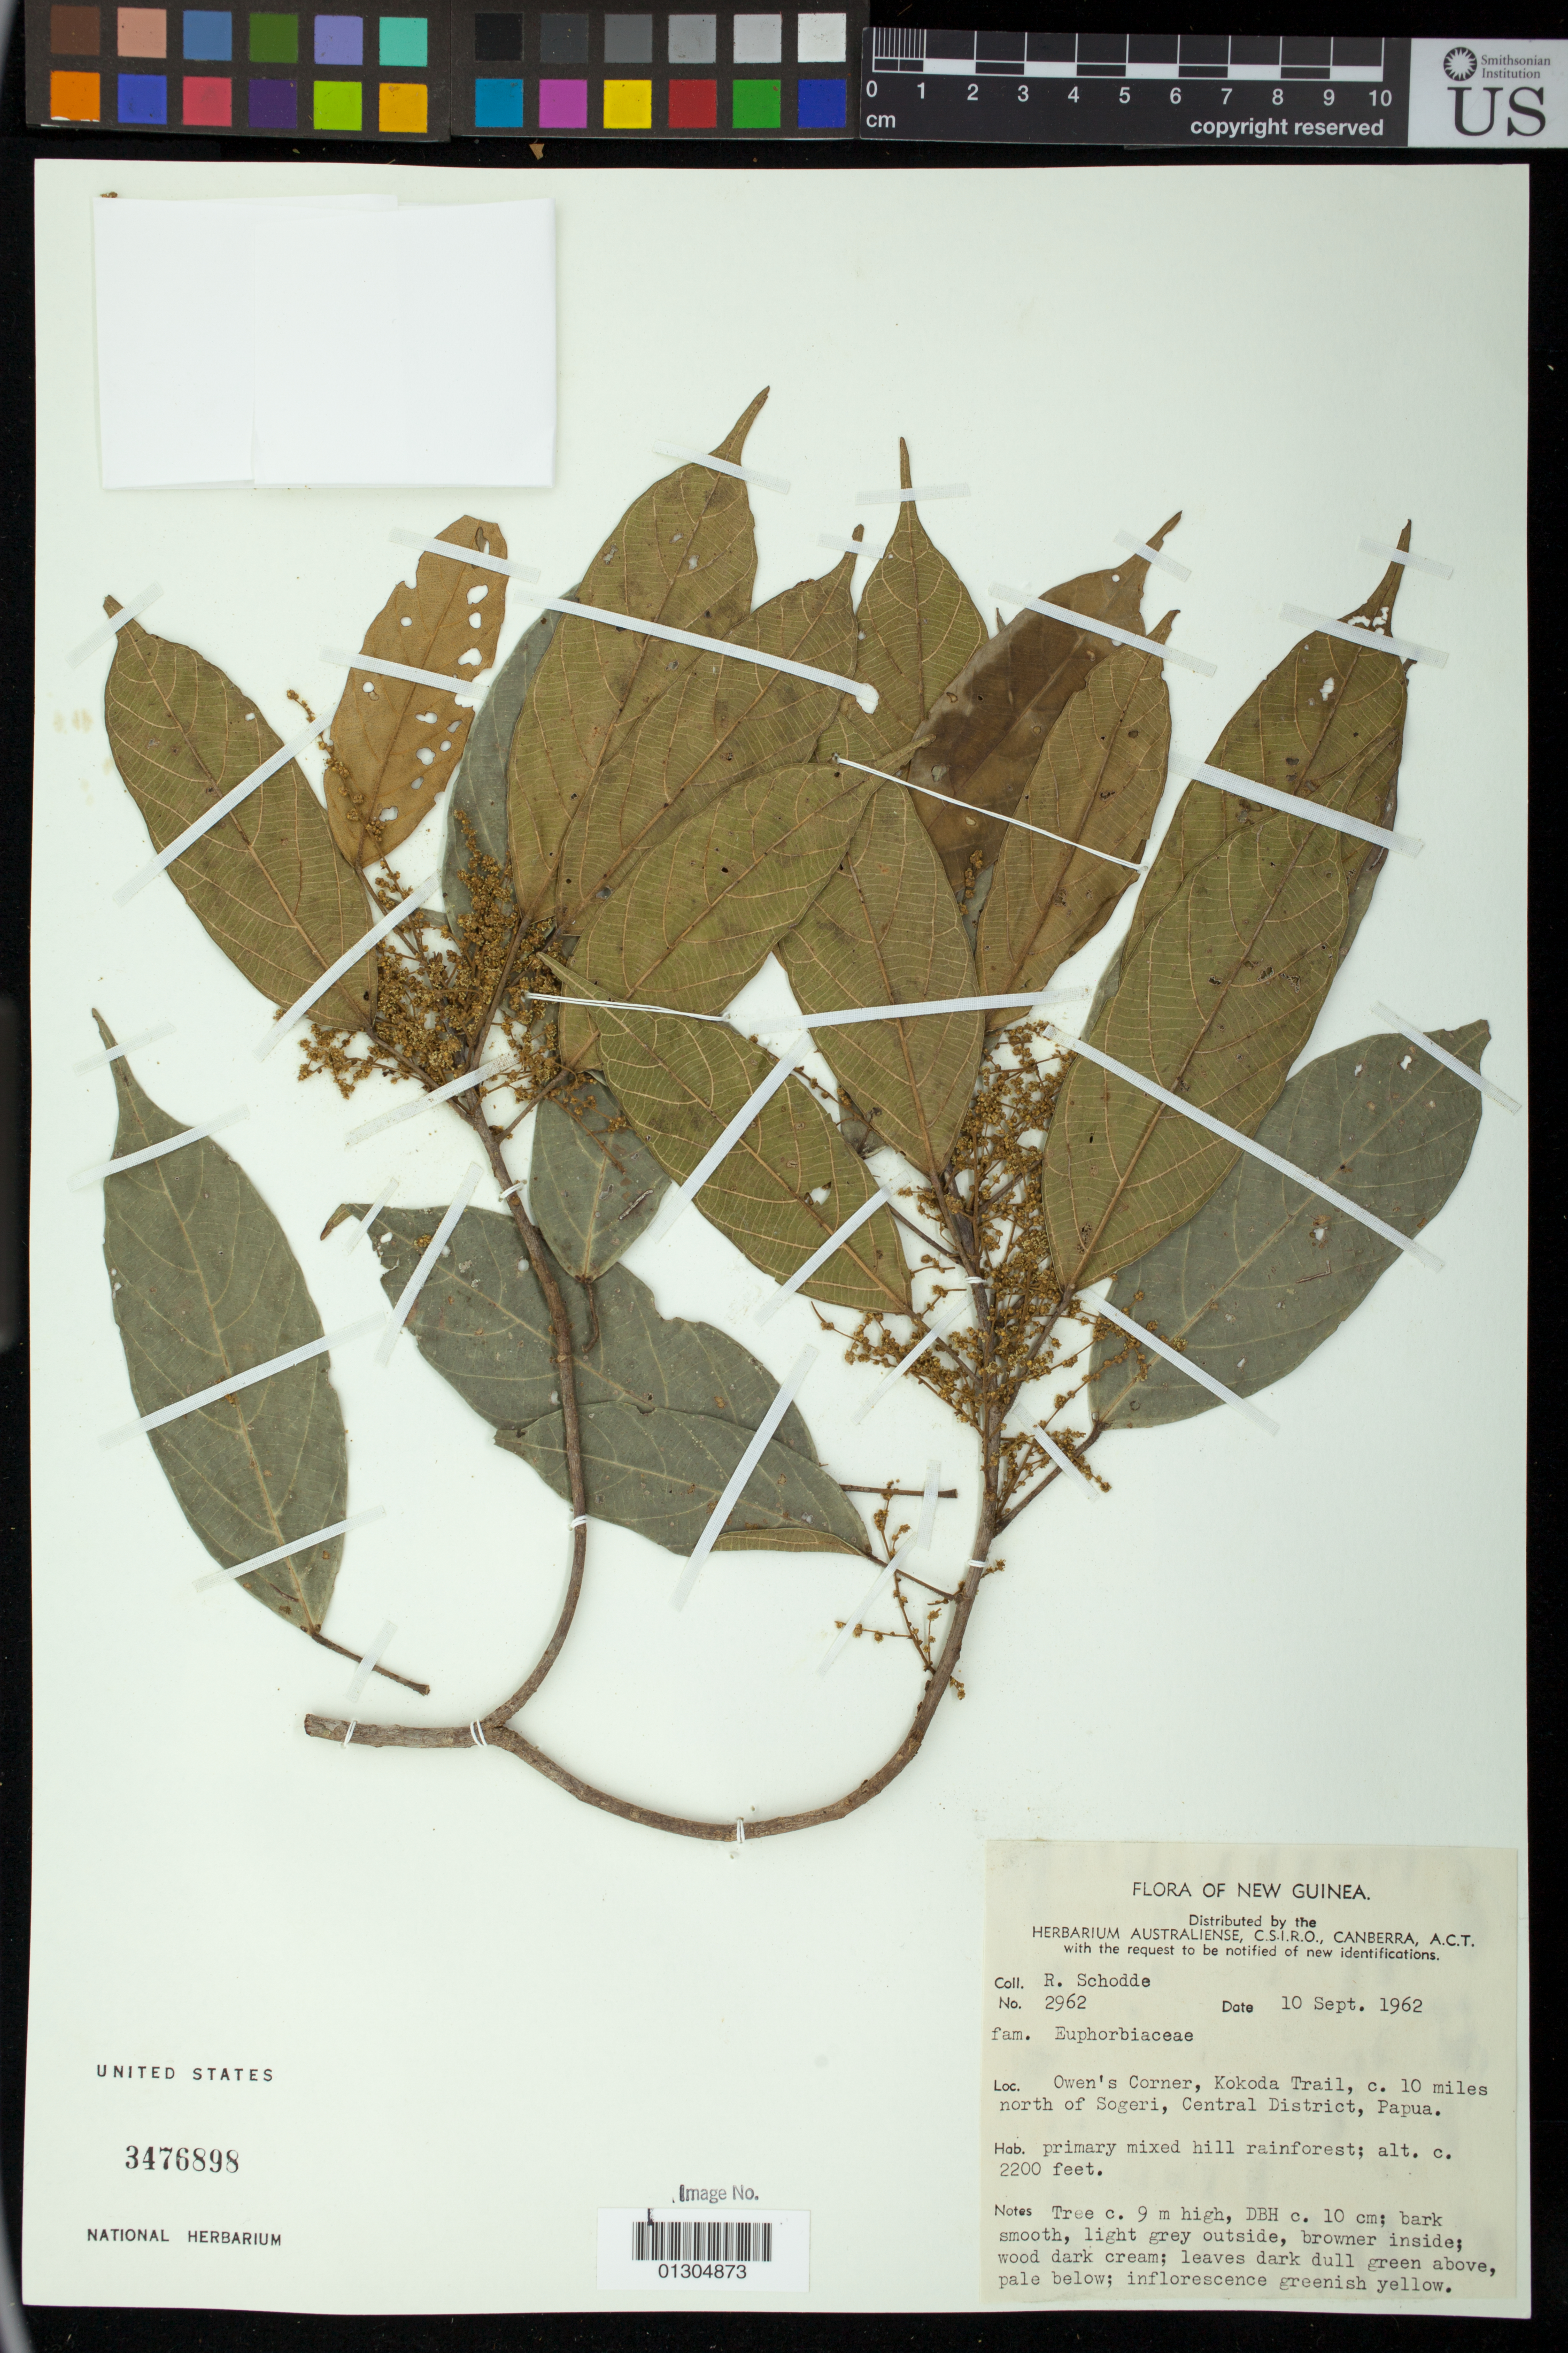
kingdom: Plantae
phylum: Tracheophyta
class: Magnoliopsida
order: Malpighiales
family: Euphorbiaceae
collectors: R. Schodde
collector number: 2962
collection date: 1962-09-10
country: Papua New Guinea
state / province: Central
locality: Owen's Corner, Kokoda Trail, c. 10 miles north of Sogeri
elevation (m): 671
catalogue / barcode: US 3476898